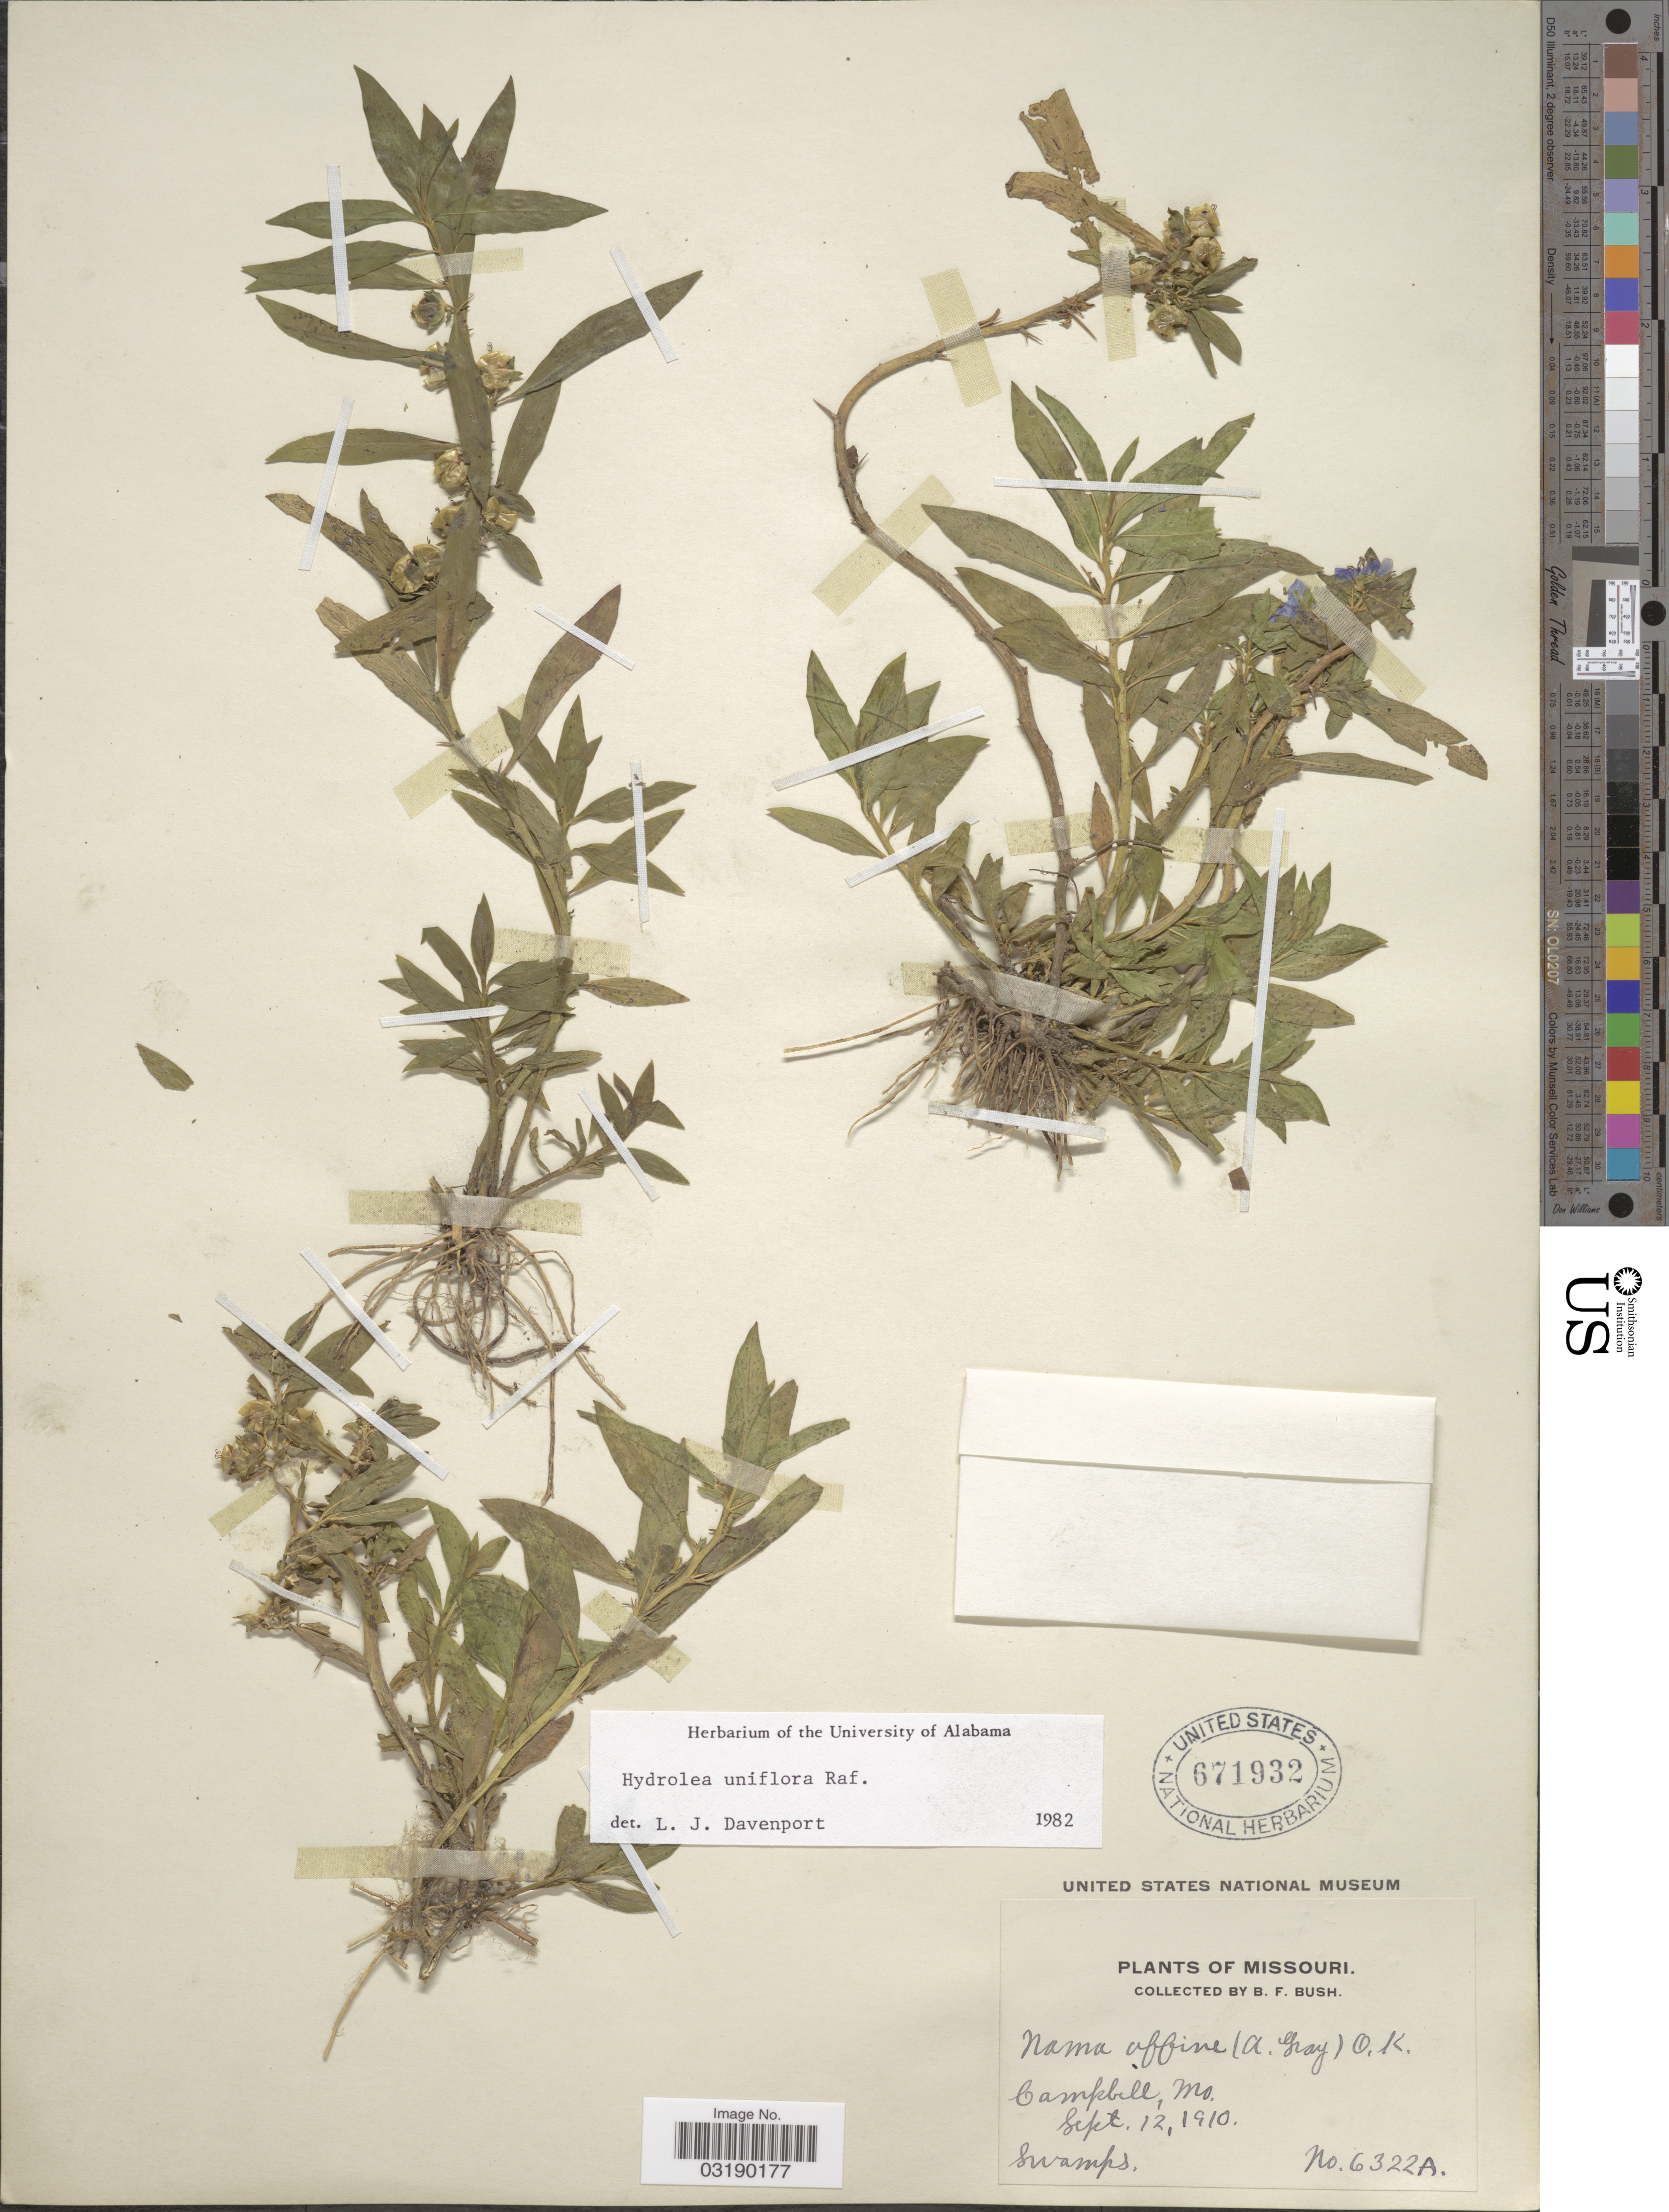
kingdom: Plantae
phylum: Tracheophyta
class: Magnoliopsida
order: Solanales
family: Hydroleaceae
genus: Hydrolea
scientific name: Hydrolea uniflora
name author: Raf.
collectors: B. F. Bush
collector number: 6322A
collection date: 1910-09-12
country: United States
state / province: Missouri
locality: Campbell. Swamps.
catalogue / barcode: US 671932